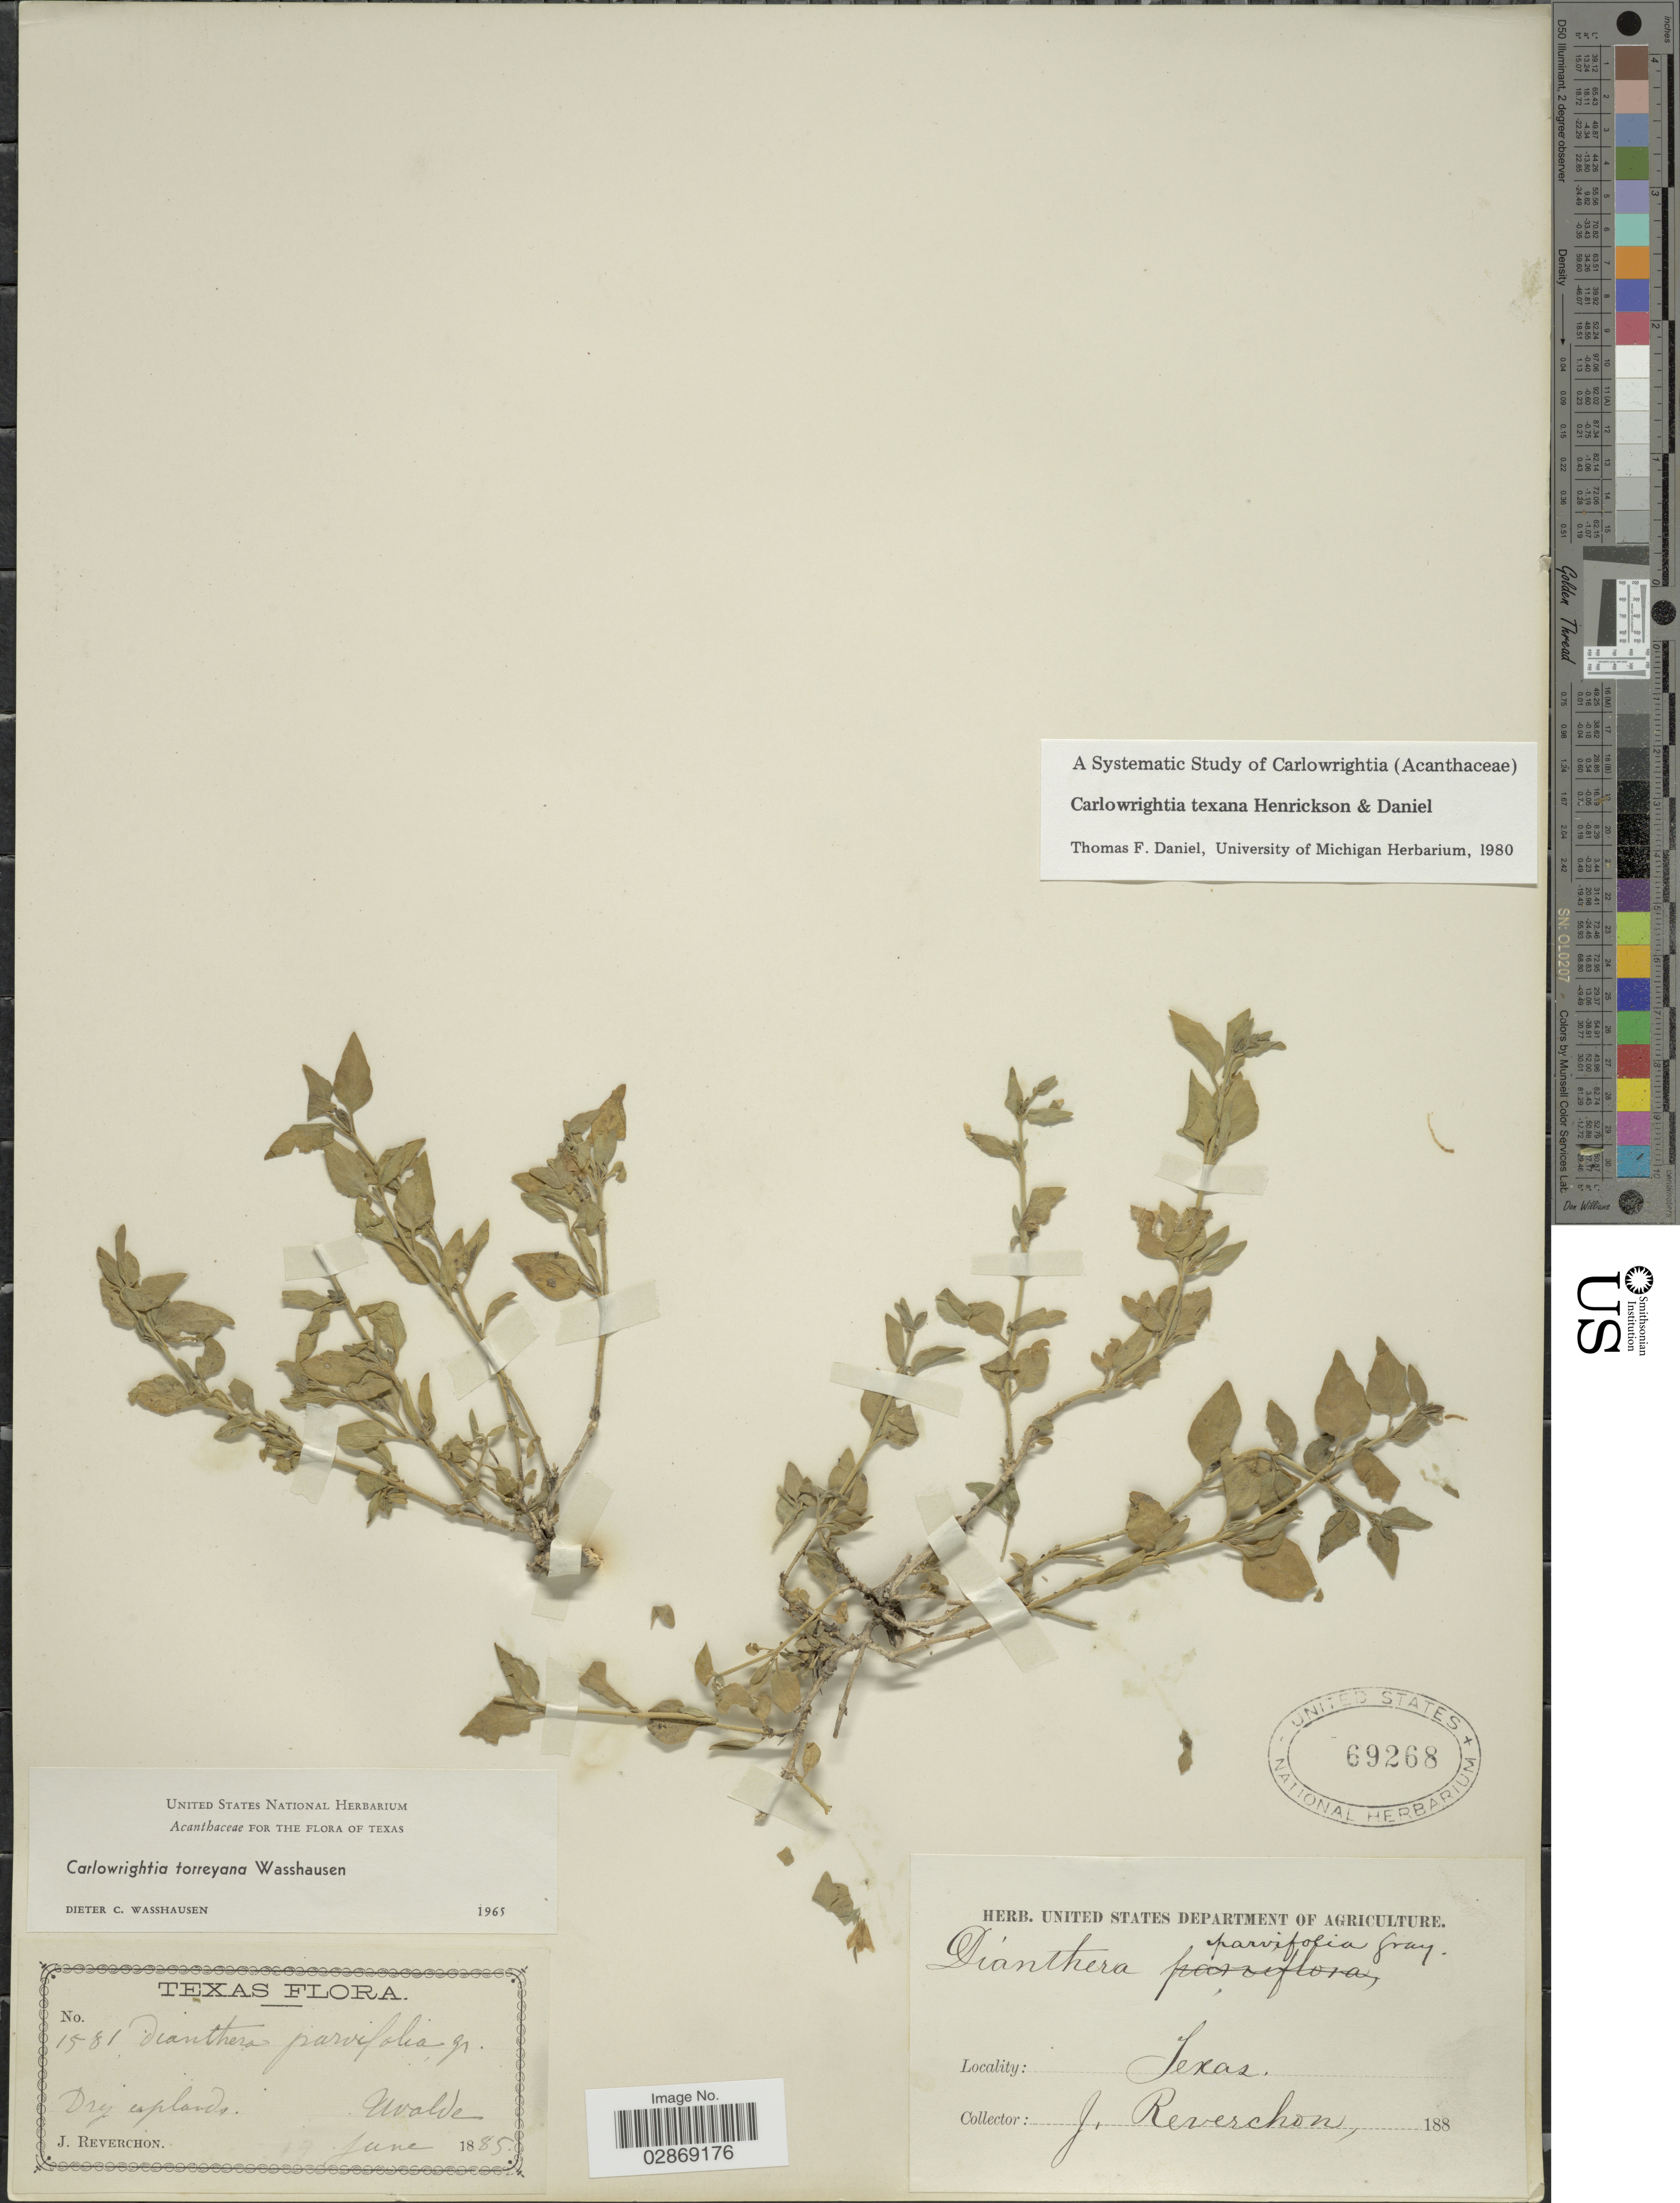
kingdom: Plantae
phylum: Tracheophyta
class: Magnoliopsida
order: Lamiales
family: Acanthaceae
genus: Carlowrightia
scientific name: Carlowrightia texana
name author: Henrickson & T.F. Daniel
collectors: J. Reverchon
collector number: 1581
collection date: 1885-06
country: United States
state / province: Texas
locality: Uvalde.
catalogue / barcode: US 69268